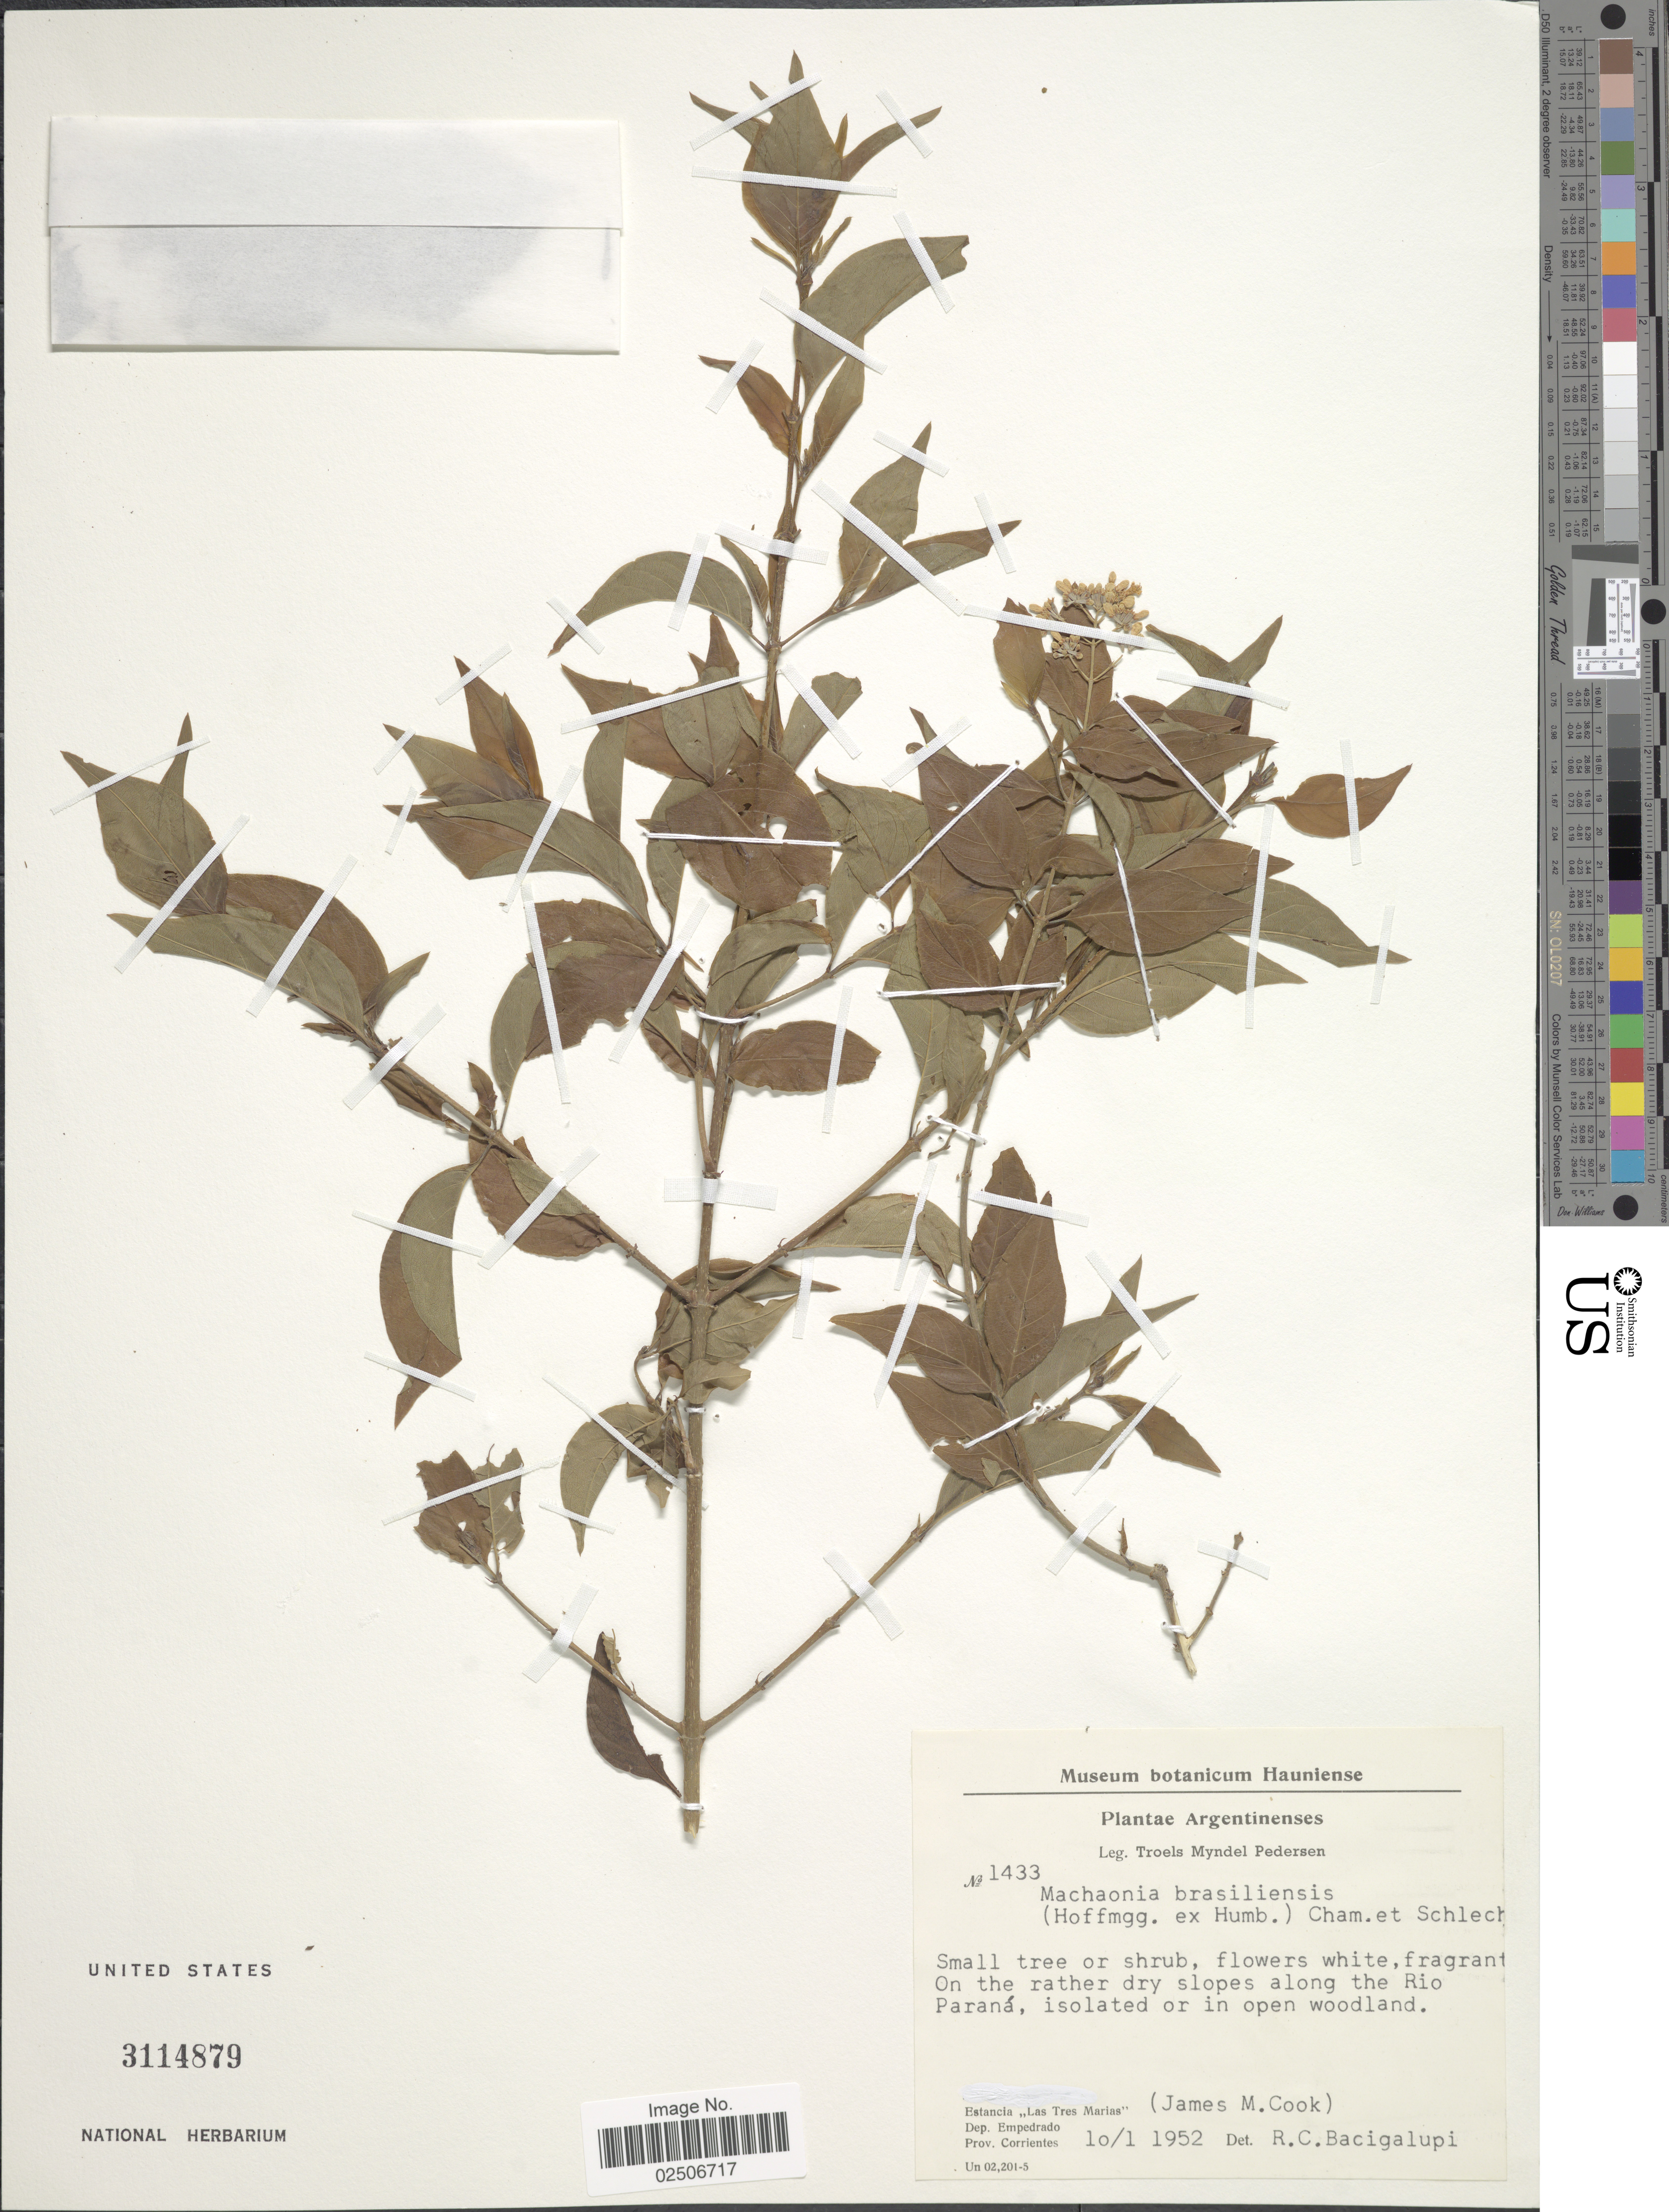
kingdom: Plantae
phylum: Tracheophyta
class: Magnoliopsida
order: Gentianales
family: Rubiaceae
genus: Machaonia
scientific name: Machaonia brasiliensis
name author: (Hoffmanns. ex Humb.) Cham. & Schltdl.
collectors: T. Pederson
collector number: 1433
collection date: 1952-01-10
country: Argentina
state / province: Corrientes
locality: On the rather dry slopes along the Rio Parana, Estancia ,,Las Tres Marias (James M. Cook). Dep. Empedrado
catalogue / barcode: US 3114879